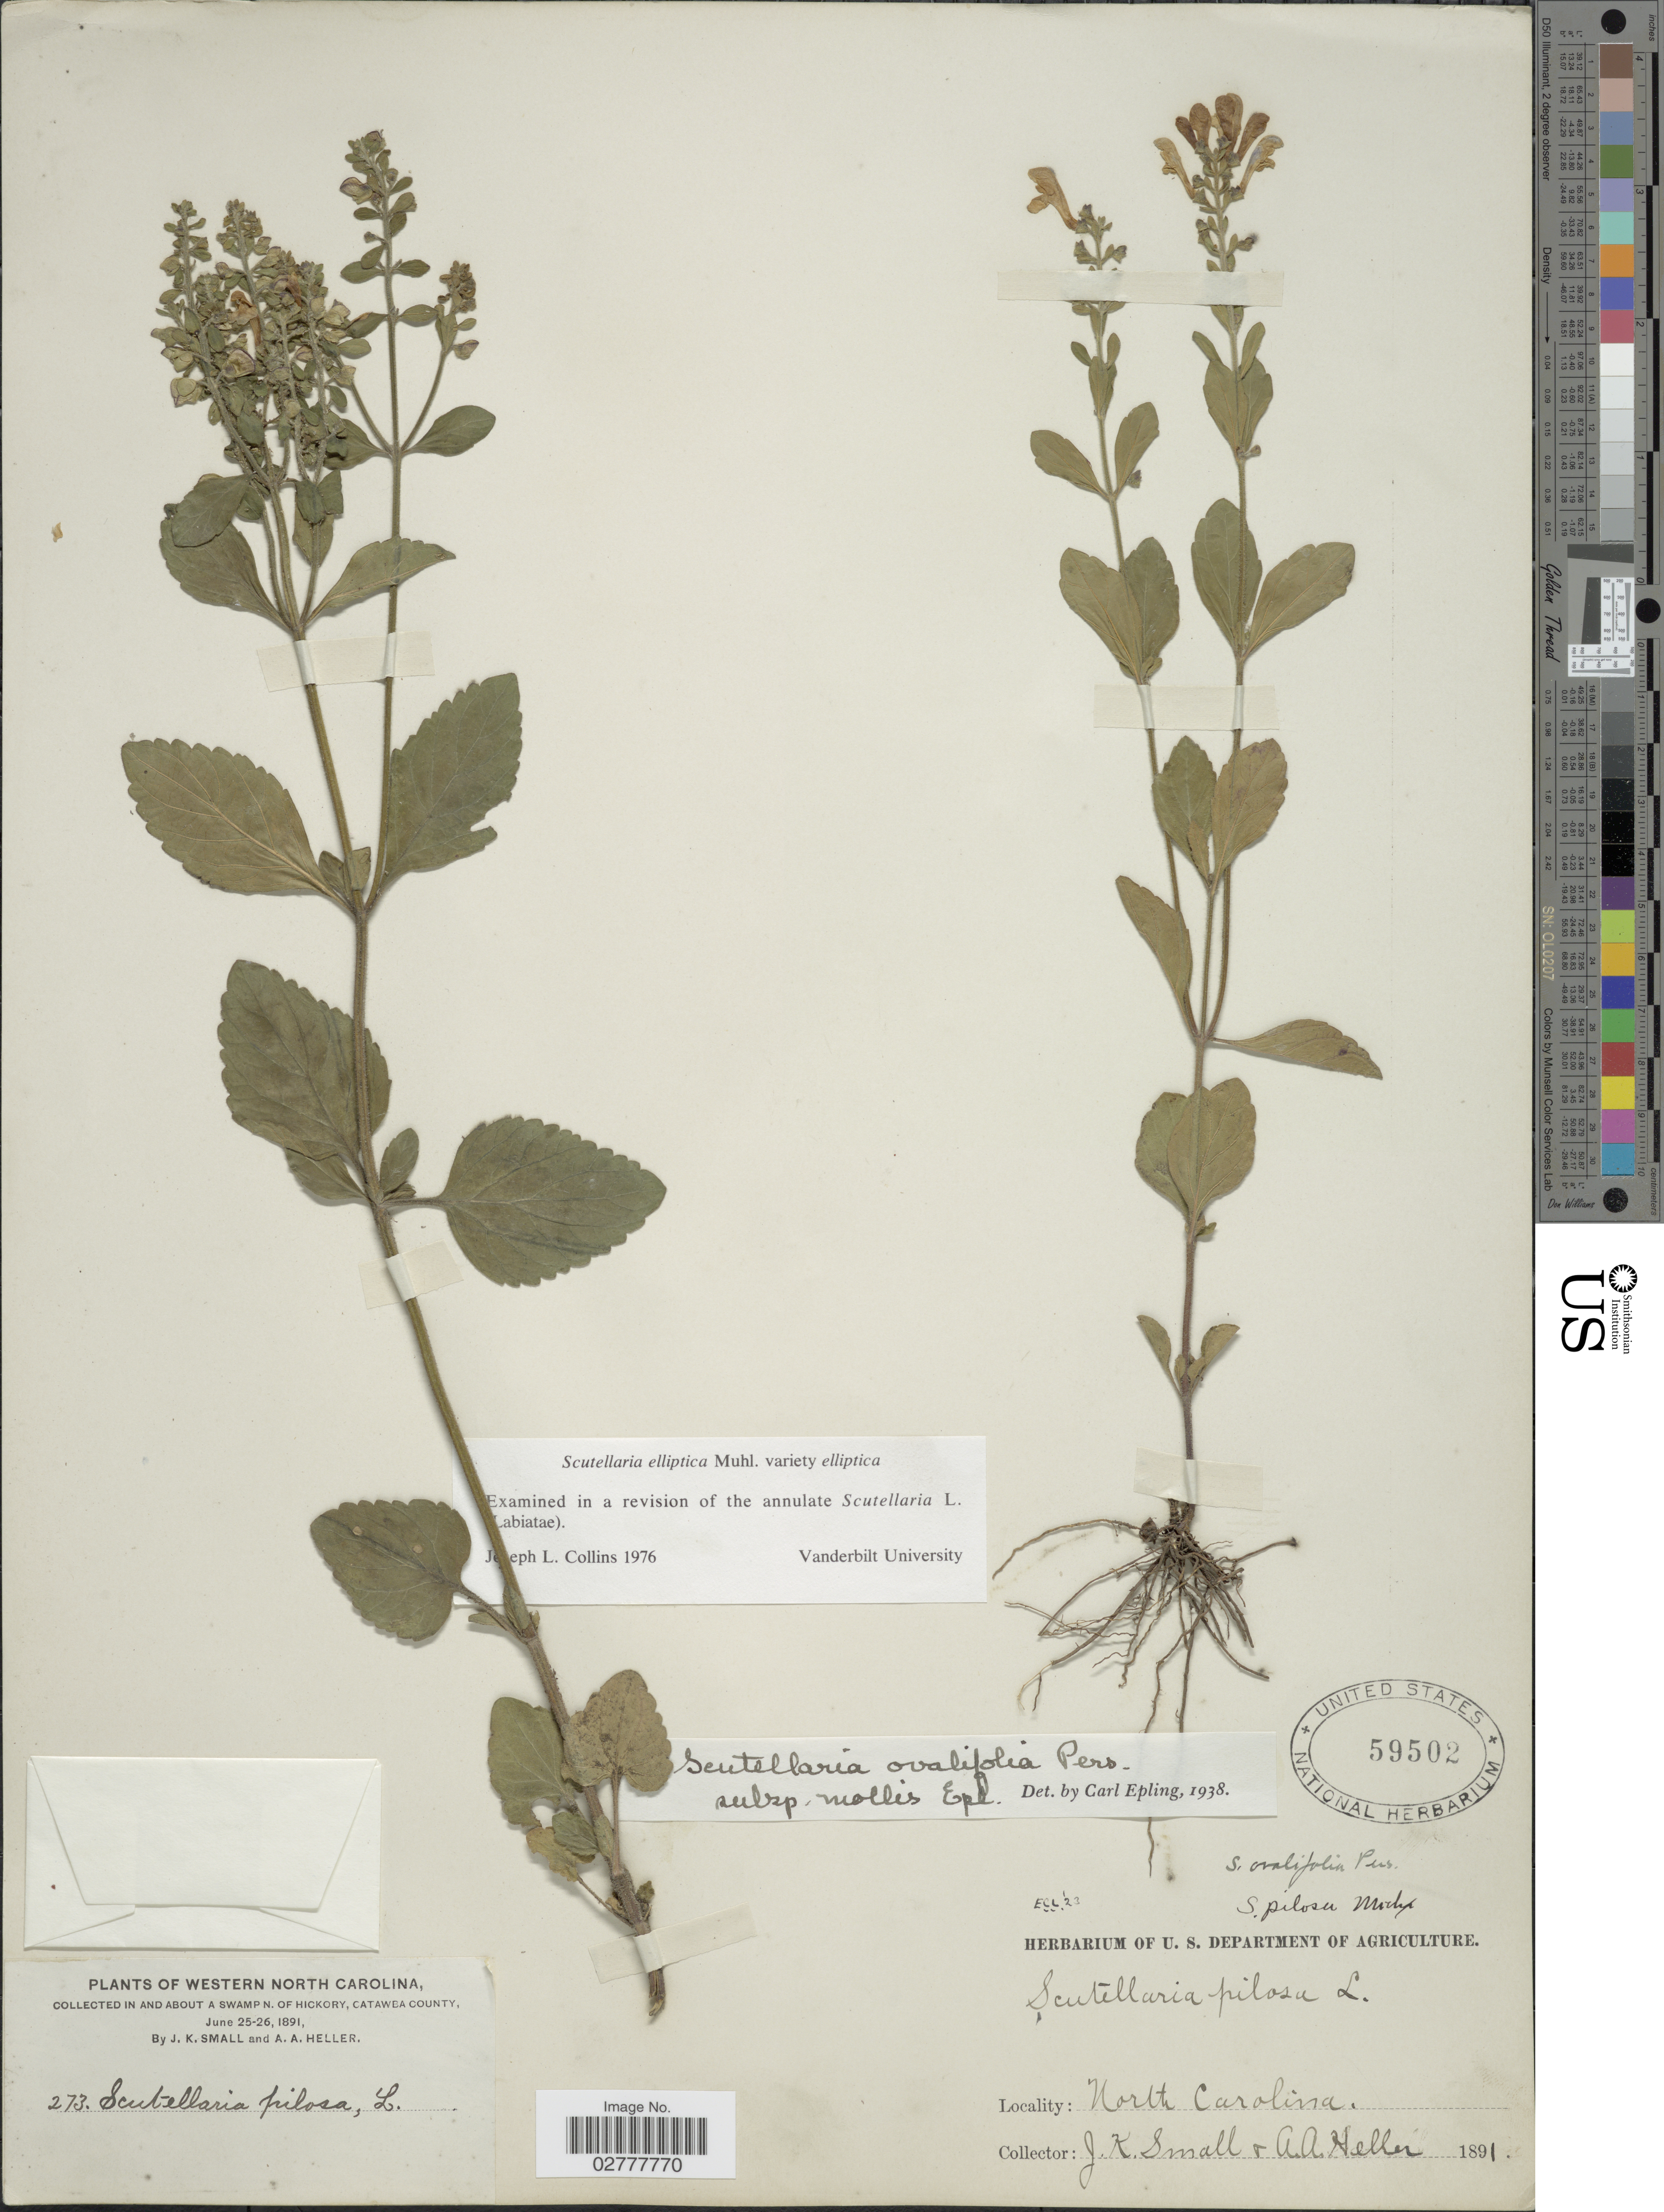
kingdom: Plantae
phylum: Tracheophyta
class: Magnoliopsida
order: Lamiales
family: Lamiaceae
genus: Scutellaria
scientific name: Scutellaria elliptica var. elliptica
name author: Muhl.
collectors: J. K. Small & A. A. Heller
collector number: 273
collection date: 1891-06-25/1891-06-26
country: United States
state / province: North Carolina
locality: Western North Carolina, in and about a swamp N. of Hickory, Catawba County.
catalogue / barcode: US 59502